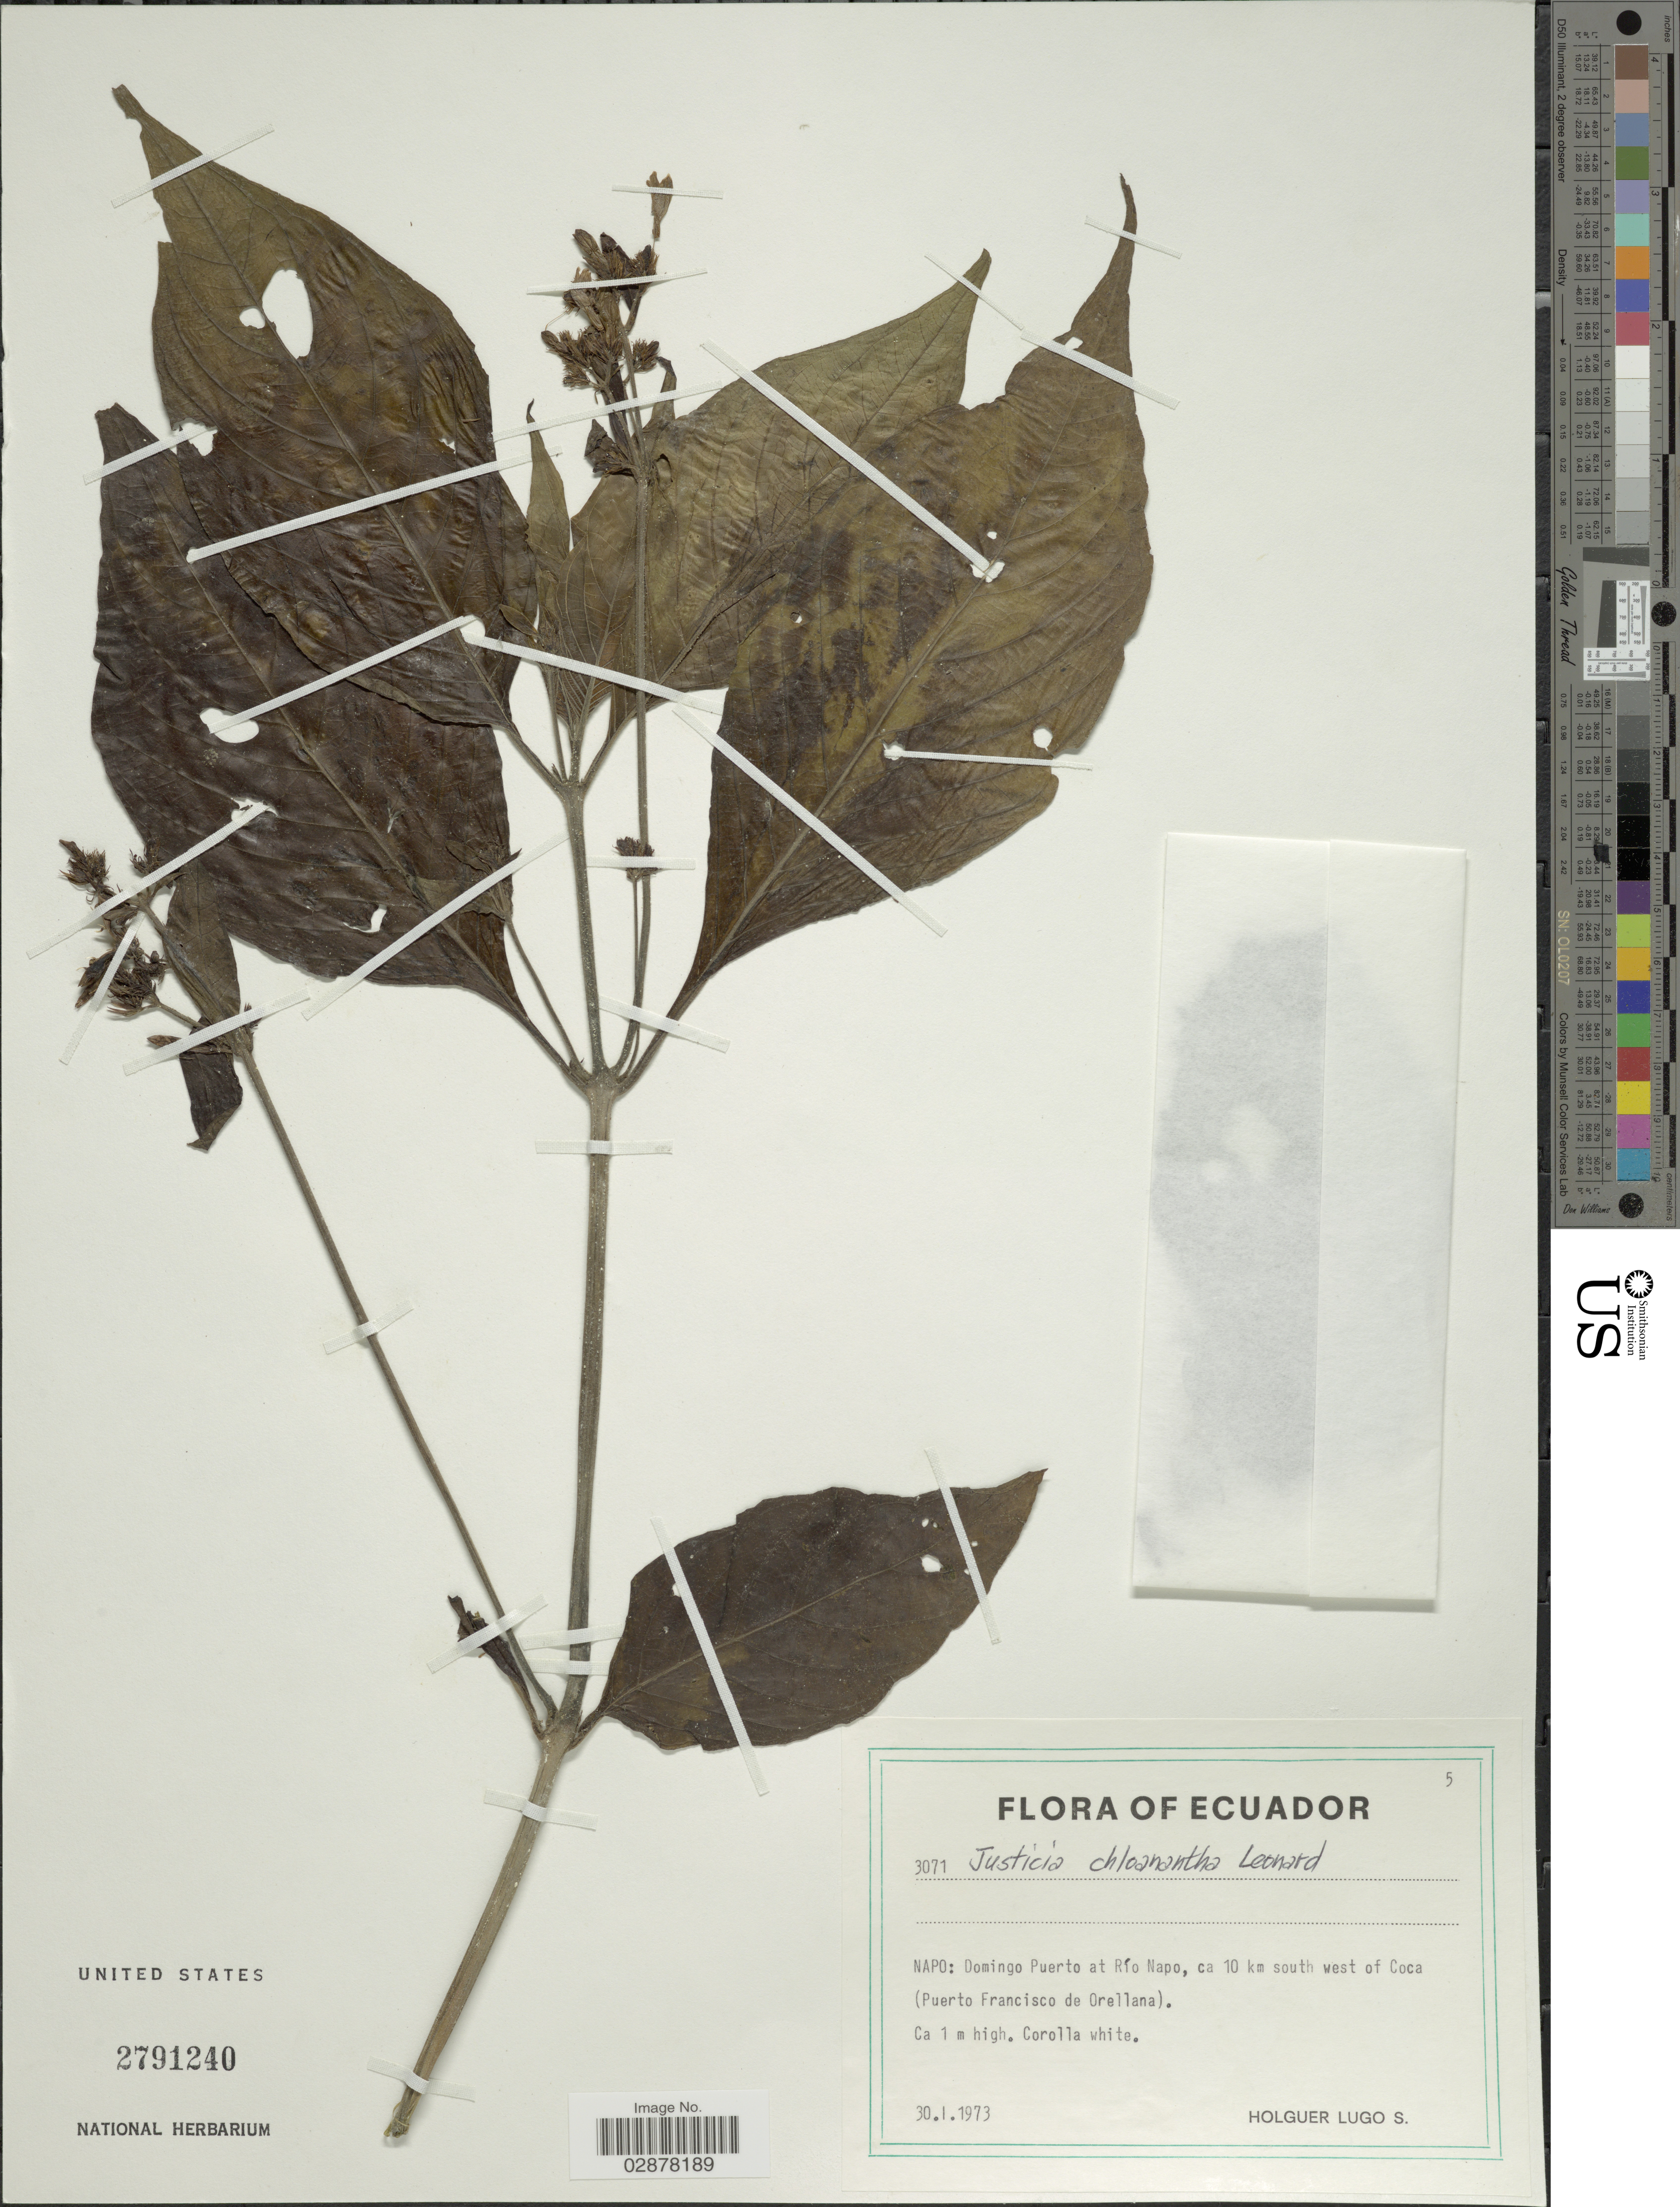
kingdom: Plantae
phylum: Tracheophyta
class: Magnoliopsida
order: Lamiales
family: Acanthaceae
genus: Justicia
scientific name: Justicia chloanantha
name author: Leonard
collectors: H. Lugo S.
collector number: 3071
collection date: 1973-01-30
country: Ecuador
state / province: Napo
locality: Domingo Puerto at Río Napo, ca 10 km south west of Coca (Puerto Francisco de Orellana).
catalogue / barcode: US 2791240